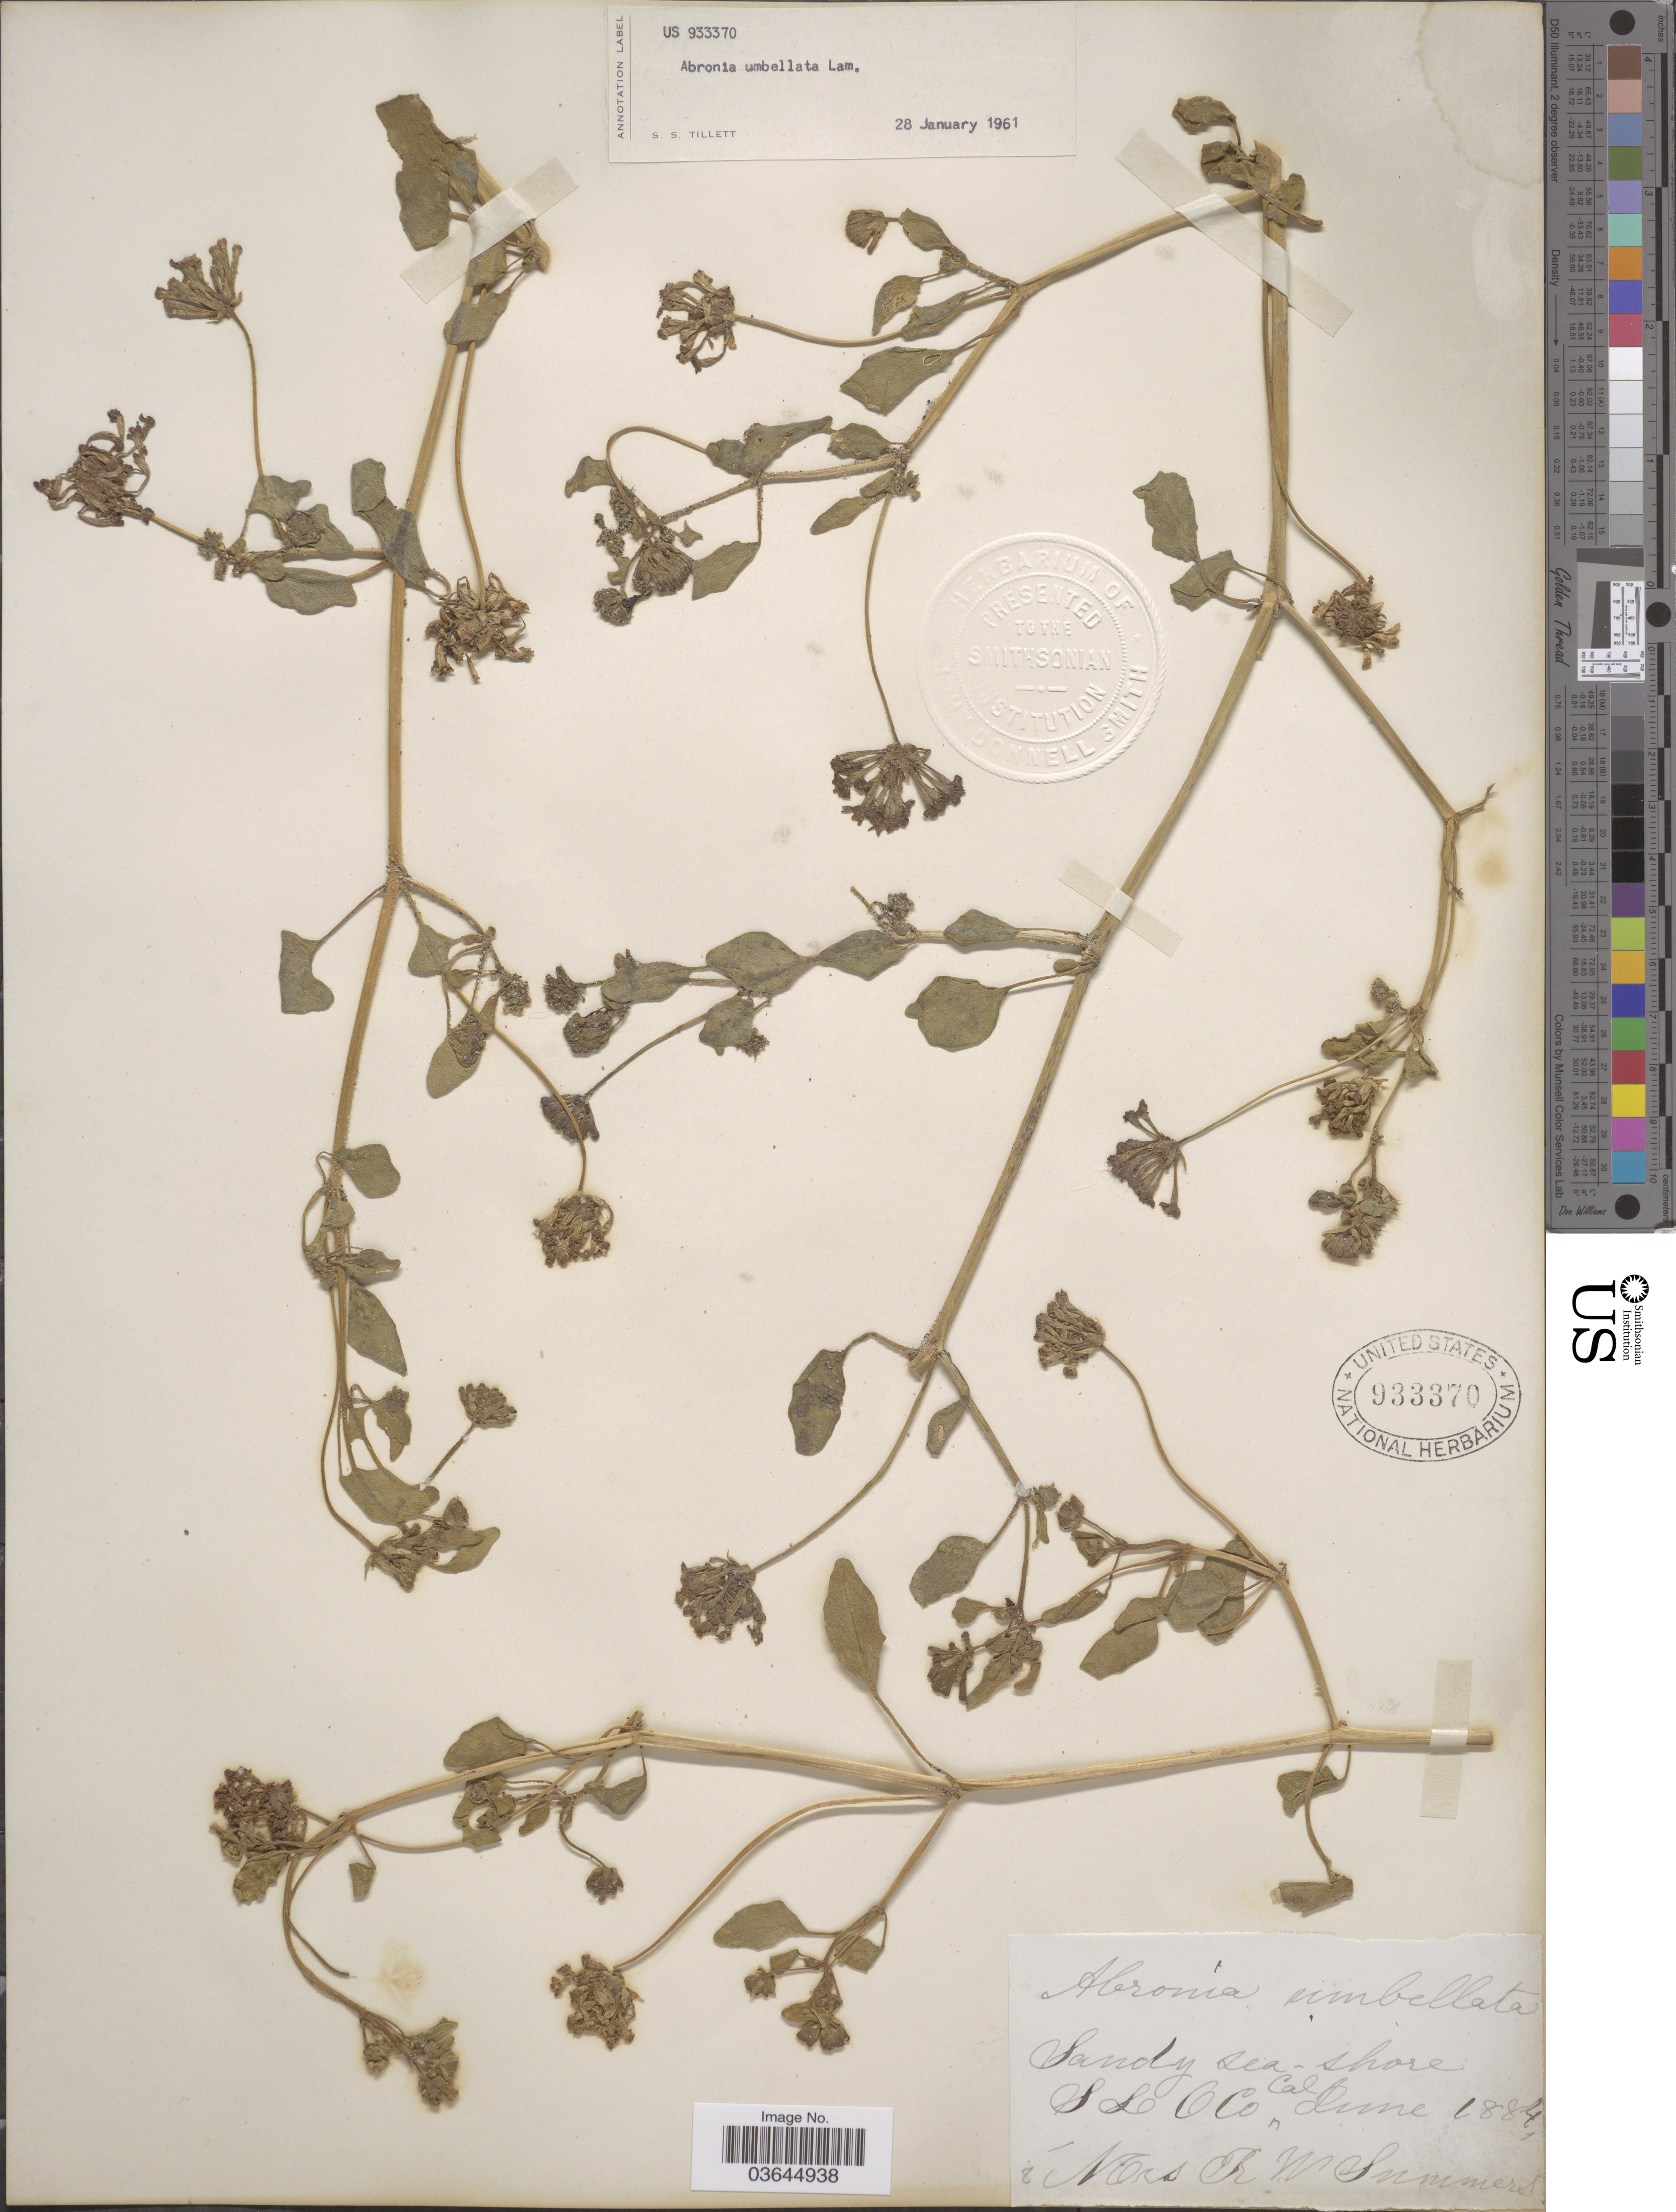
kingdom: Plantae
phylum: Tracheophyta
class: Magnoliopsida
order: Caryophyllales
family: Nyctaginaceae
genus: Abronia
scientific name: Abronia umbellata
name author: Lam.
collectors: R. Summers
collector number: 8?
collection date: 1884-06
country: United States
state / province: California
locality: Sandy sea-shore. S L O Co.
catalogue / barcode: US 933370